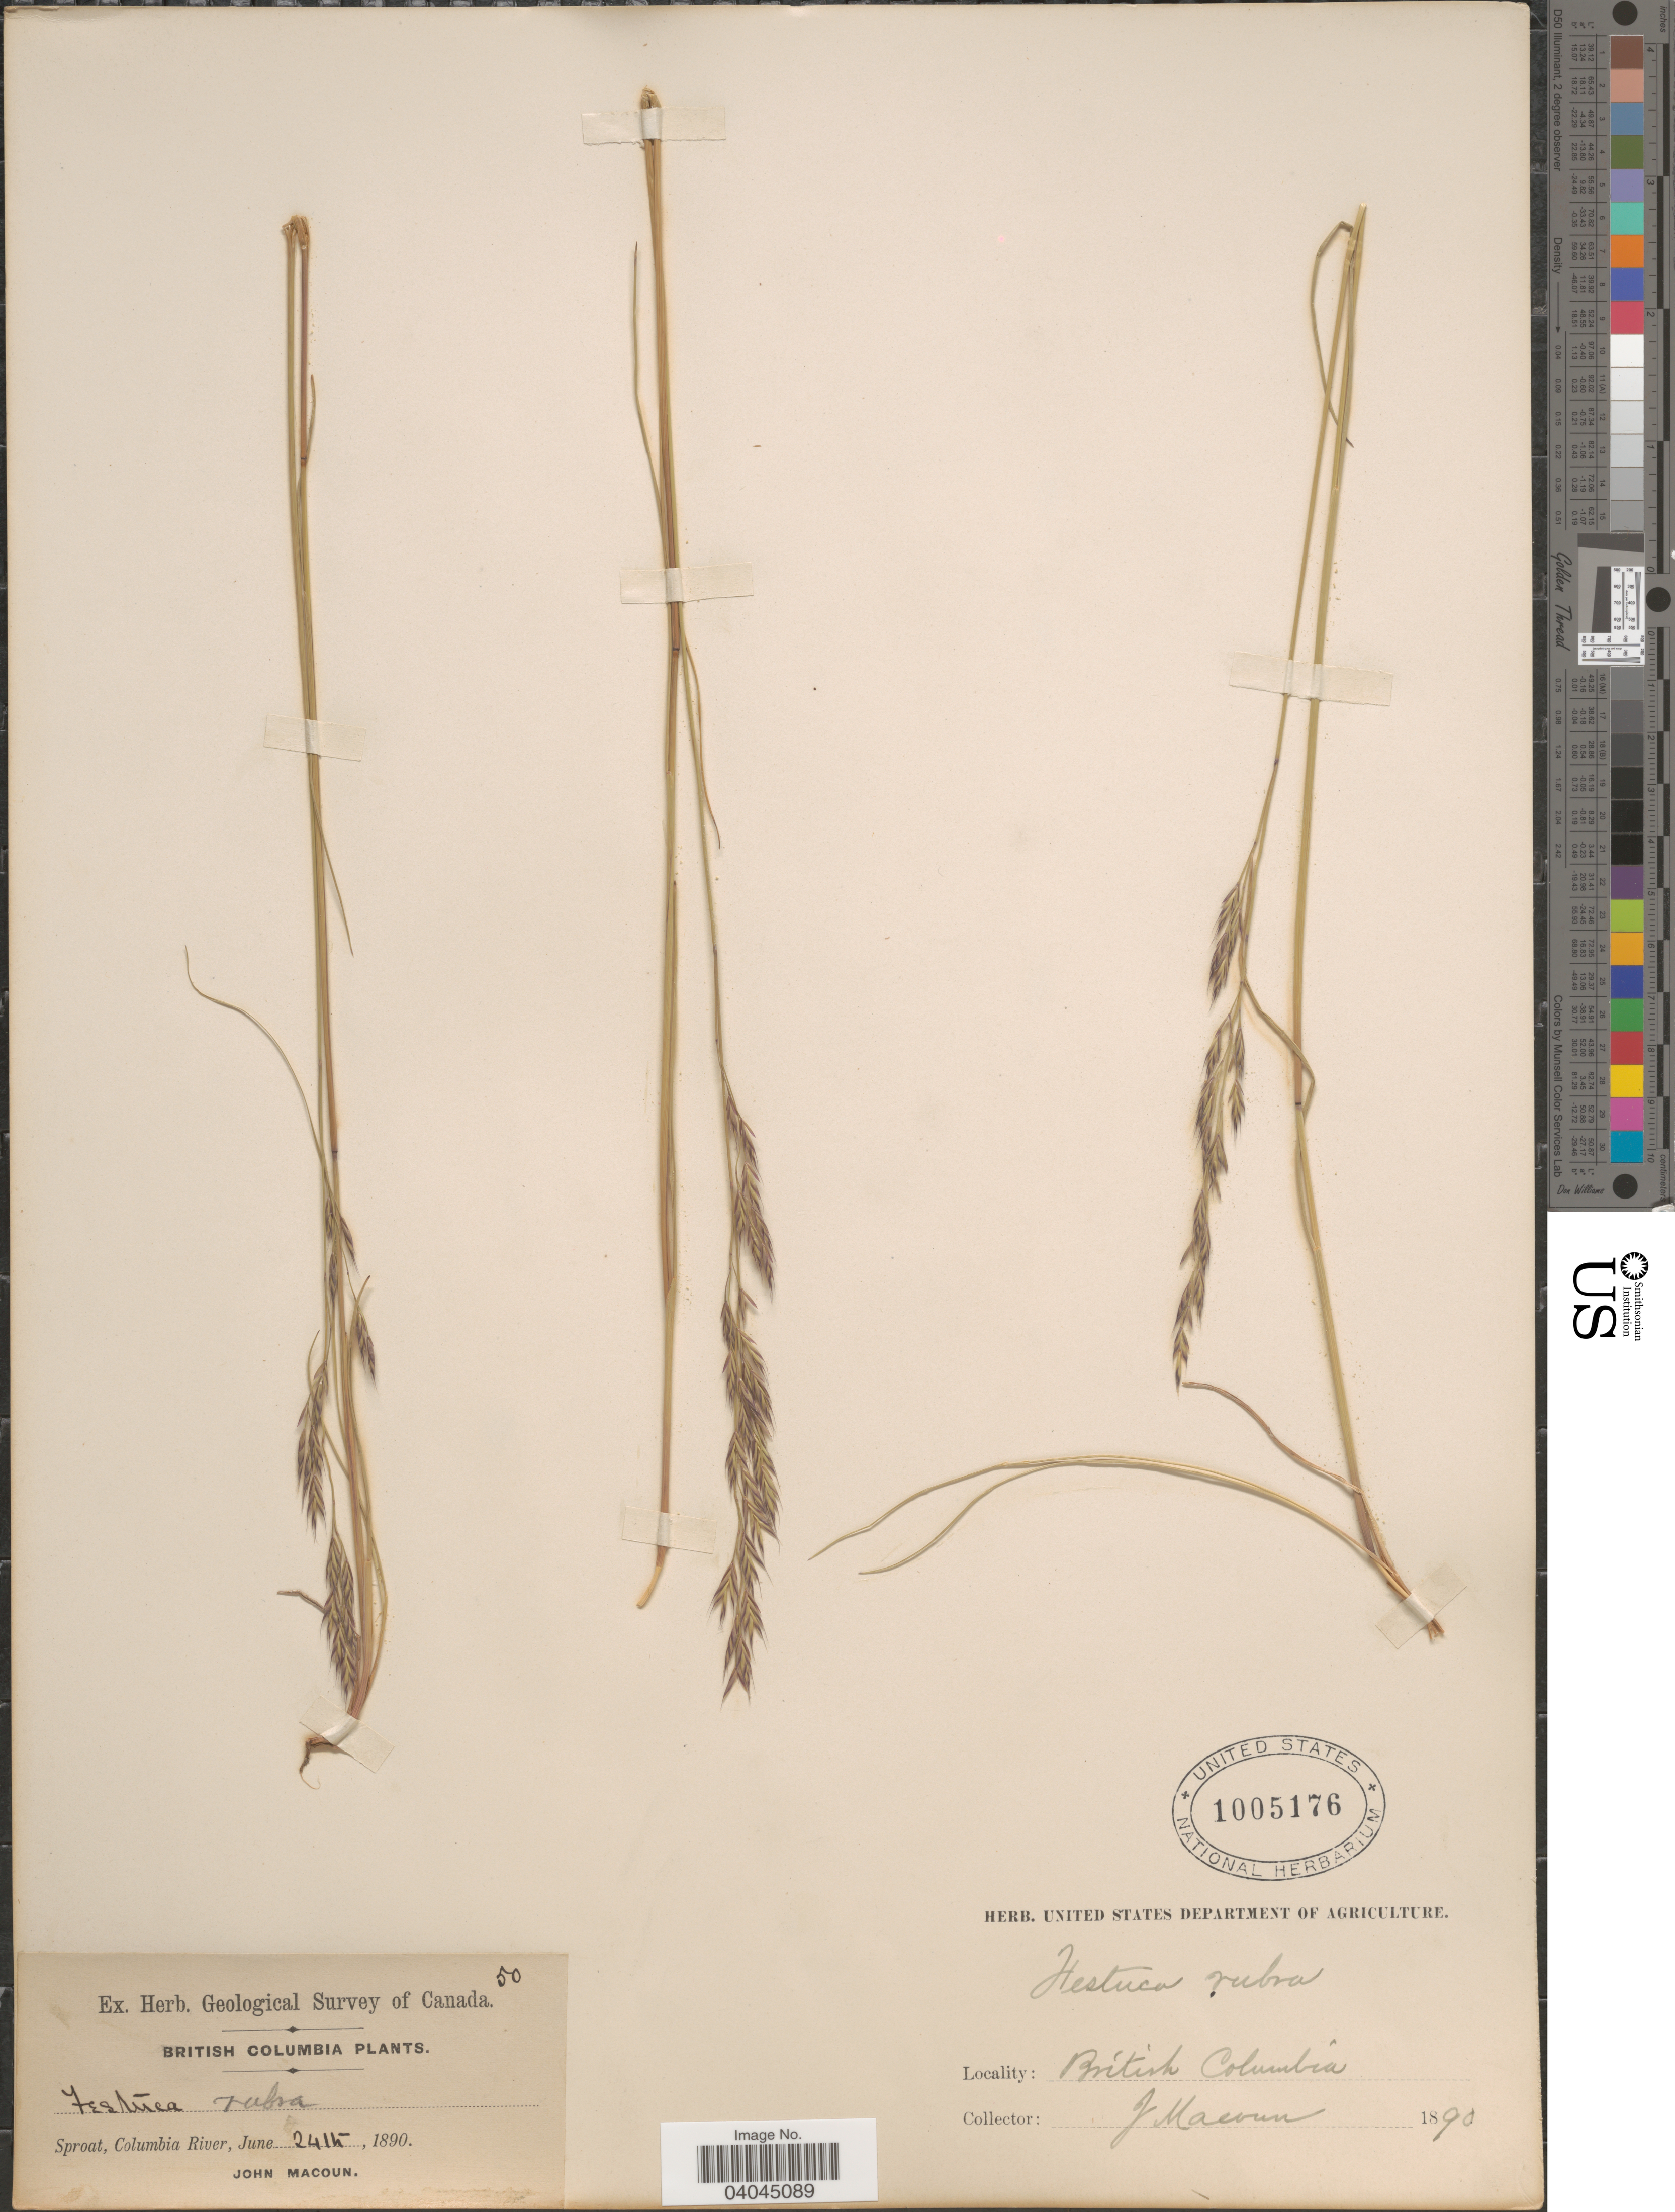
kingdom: Plantae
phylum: Tracheophyta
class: Liliopsida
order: Poales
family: Poaceae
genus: Festuca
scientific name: Festuca rubra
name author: L.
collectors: J. Macoun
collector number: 50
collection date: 1890-06-24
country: Canada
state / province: British Columbia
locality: Sproat, Columbia River.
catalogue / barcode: US 1005176